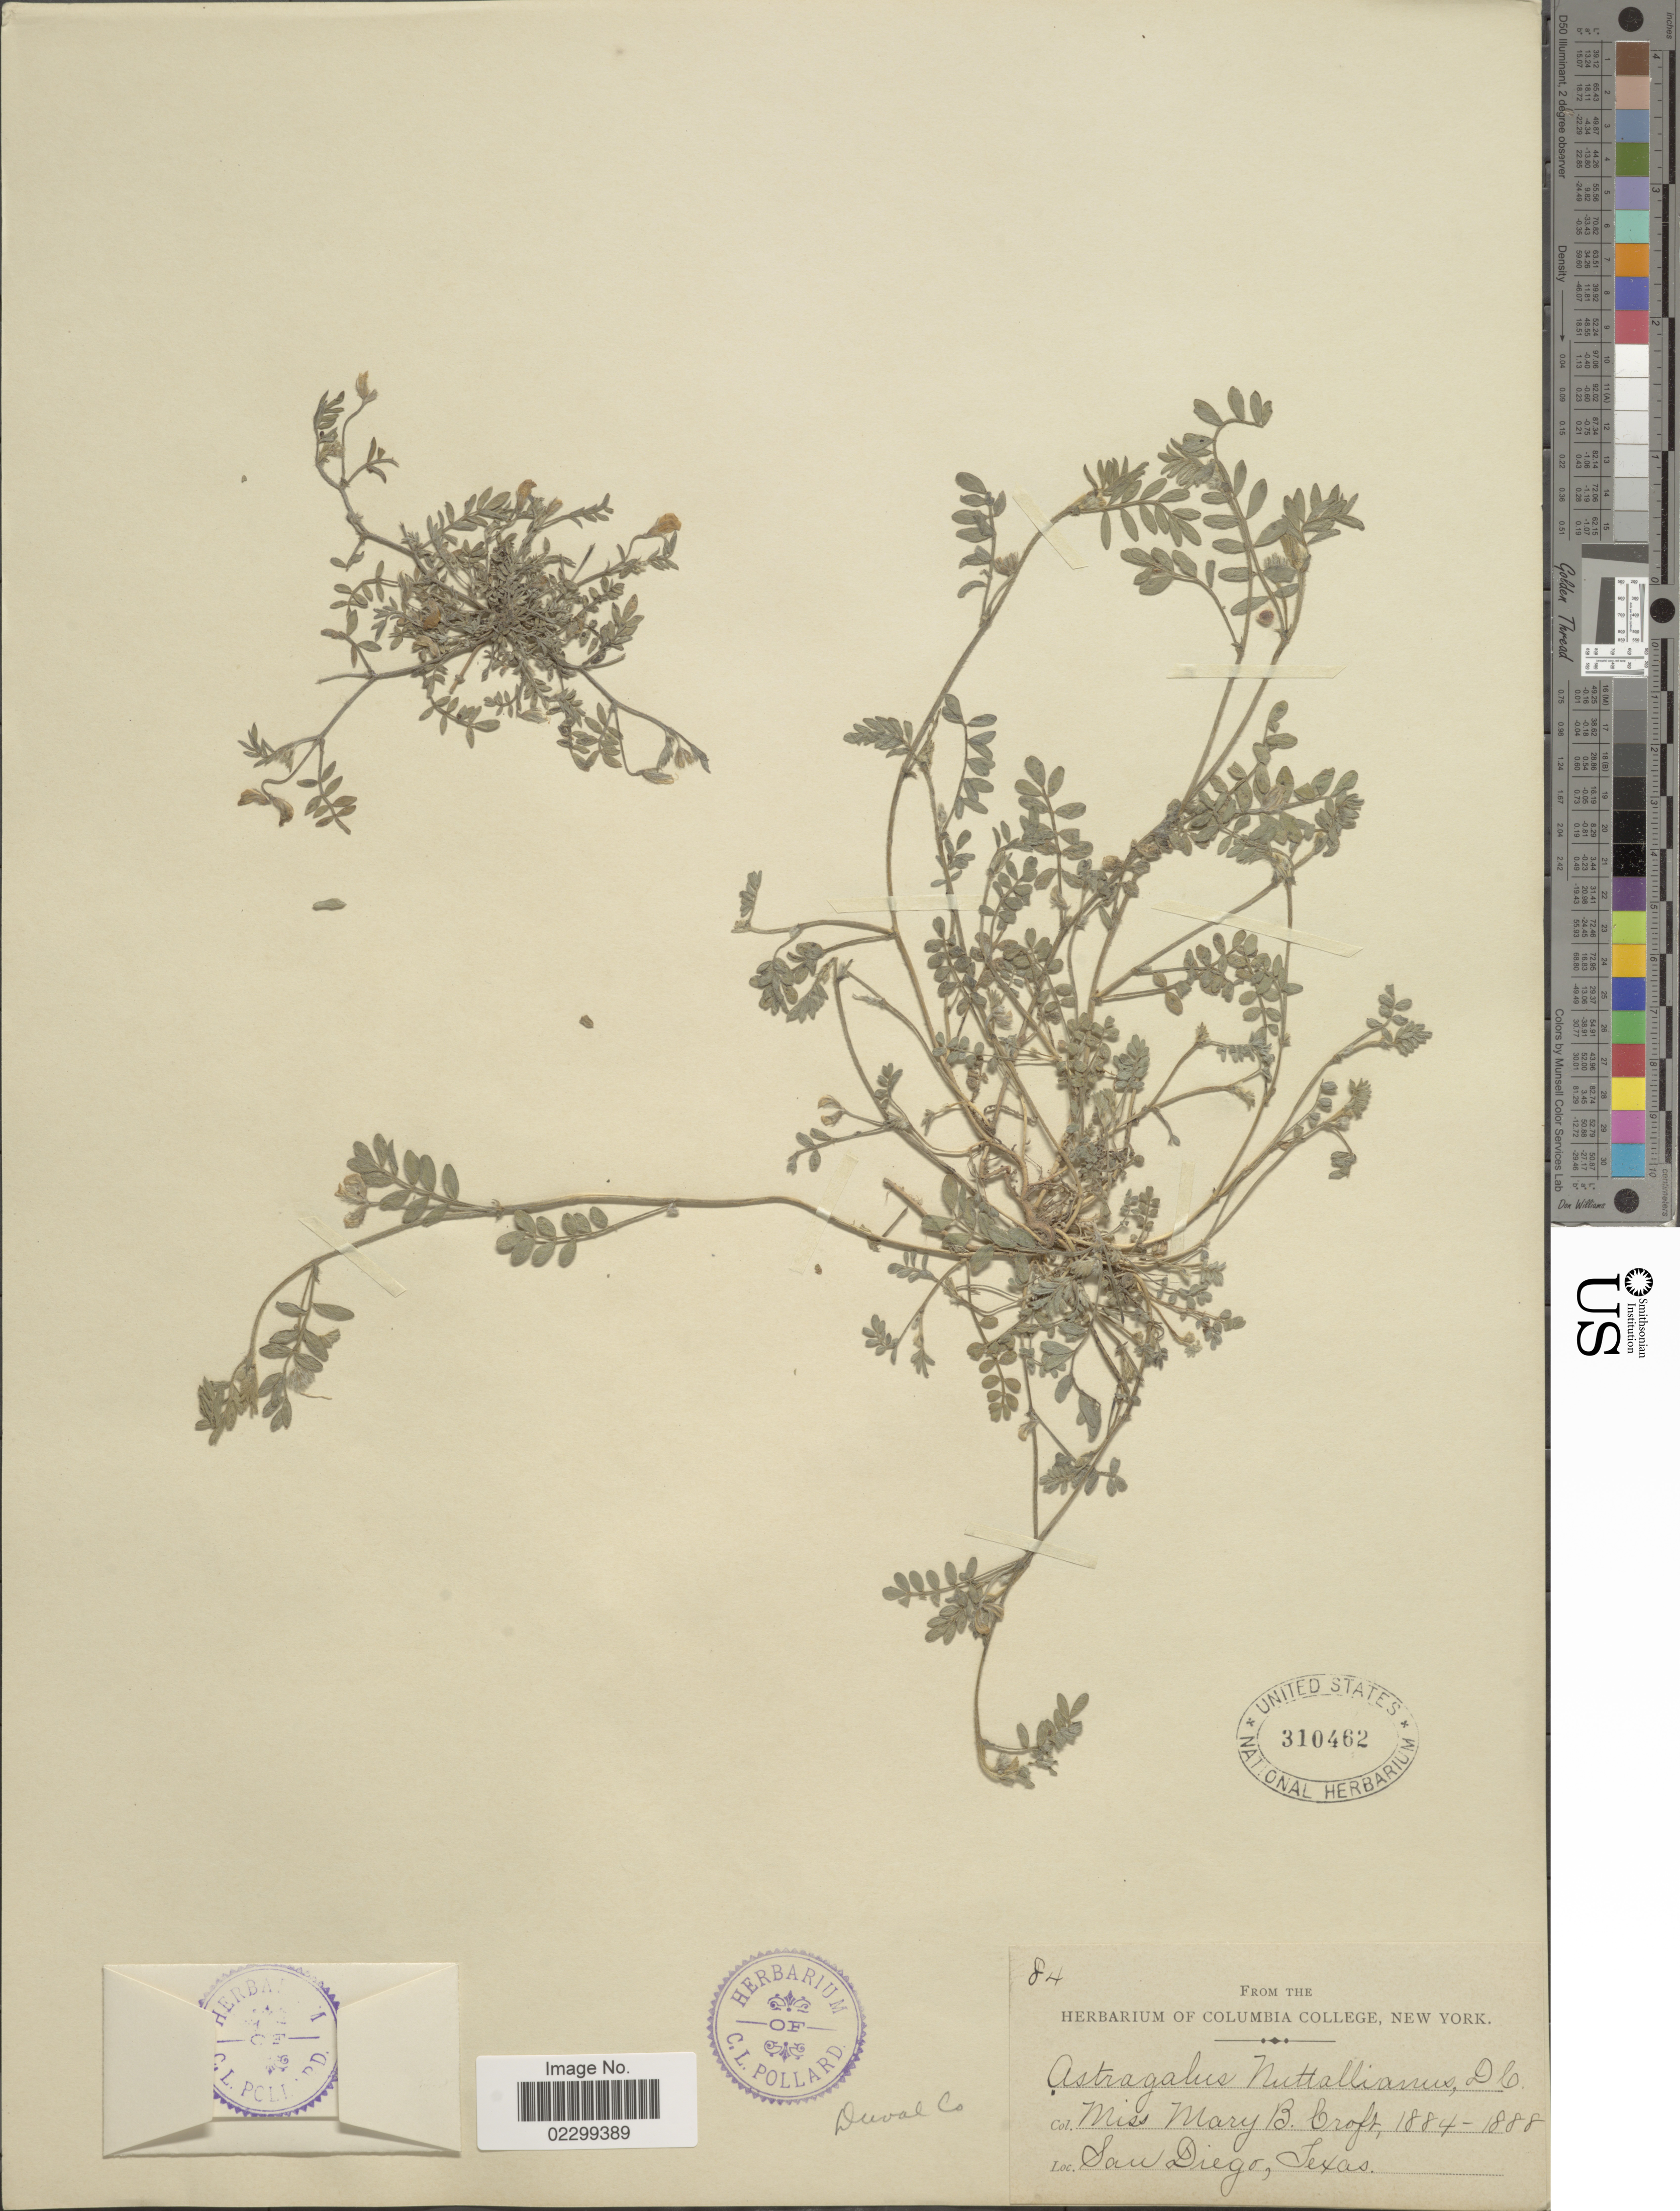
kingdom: Plantae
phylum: Tracheophyta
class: Magnoliopsida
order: Fabales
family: Fabaceae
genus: Astragalus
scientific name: Astragalus austrinus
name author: (Small) O.E. Schulz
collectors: M. Croft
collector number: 84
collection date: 1884/1888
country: United States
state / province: Texas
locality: San Diego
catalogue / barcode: US 310462